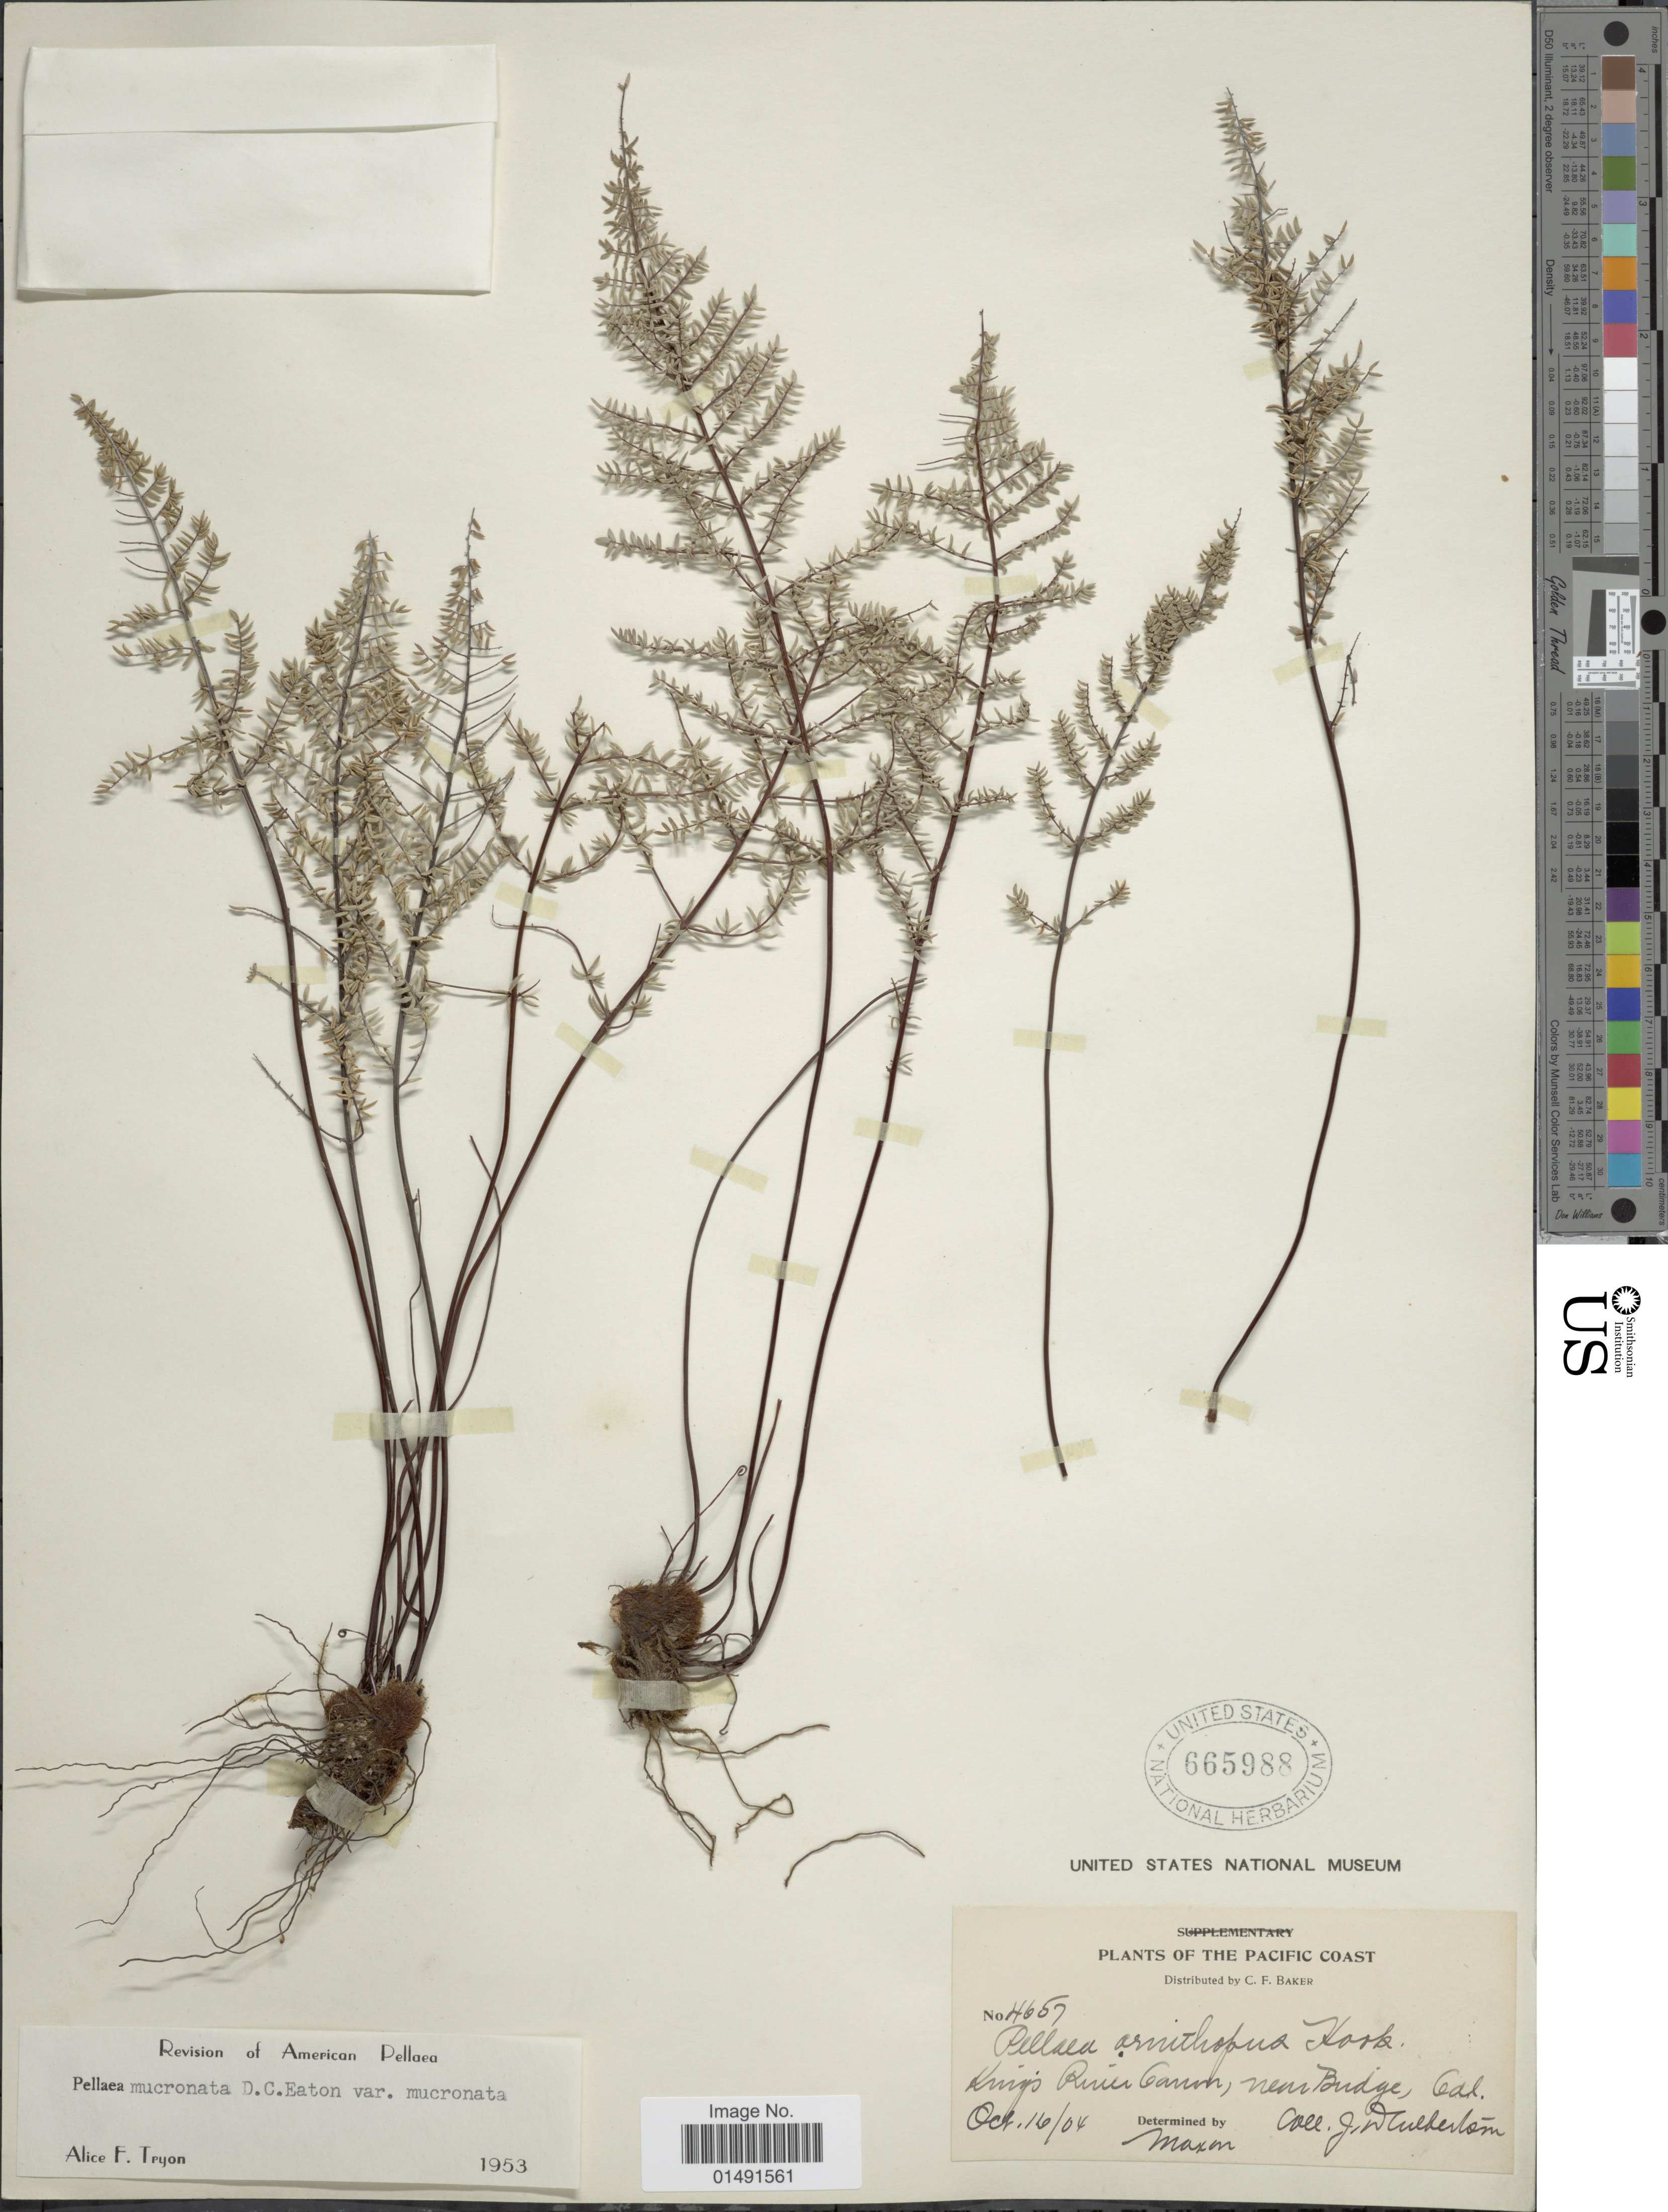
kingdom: Plantae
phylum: Tracheophyta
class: Polypodiopsida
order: Polypodiales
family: Pteridaceae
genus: Pellaea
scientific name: Pellaea mucronata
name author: (D.C. Eaton) D.C. Eaton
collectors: J. Cubberström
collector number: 4657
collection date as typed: Transcribed d/m/y: 16/10/4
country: United States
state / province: California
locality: The Pacific Coast, Kings Rivier Canon, near Bridge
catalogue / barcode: US 665988